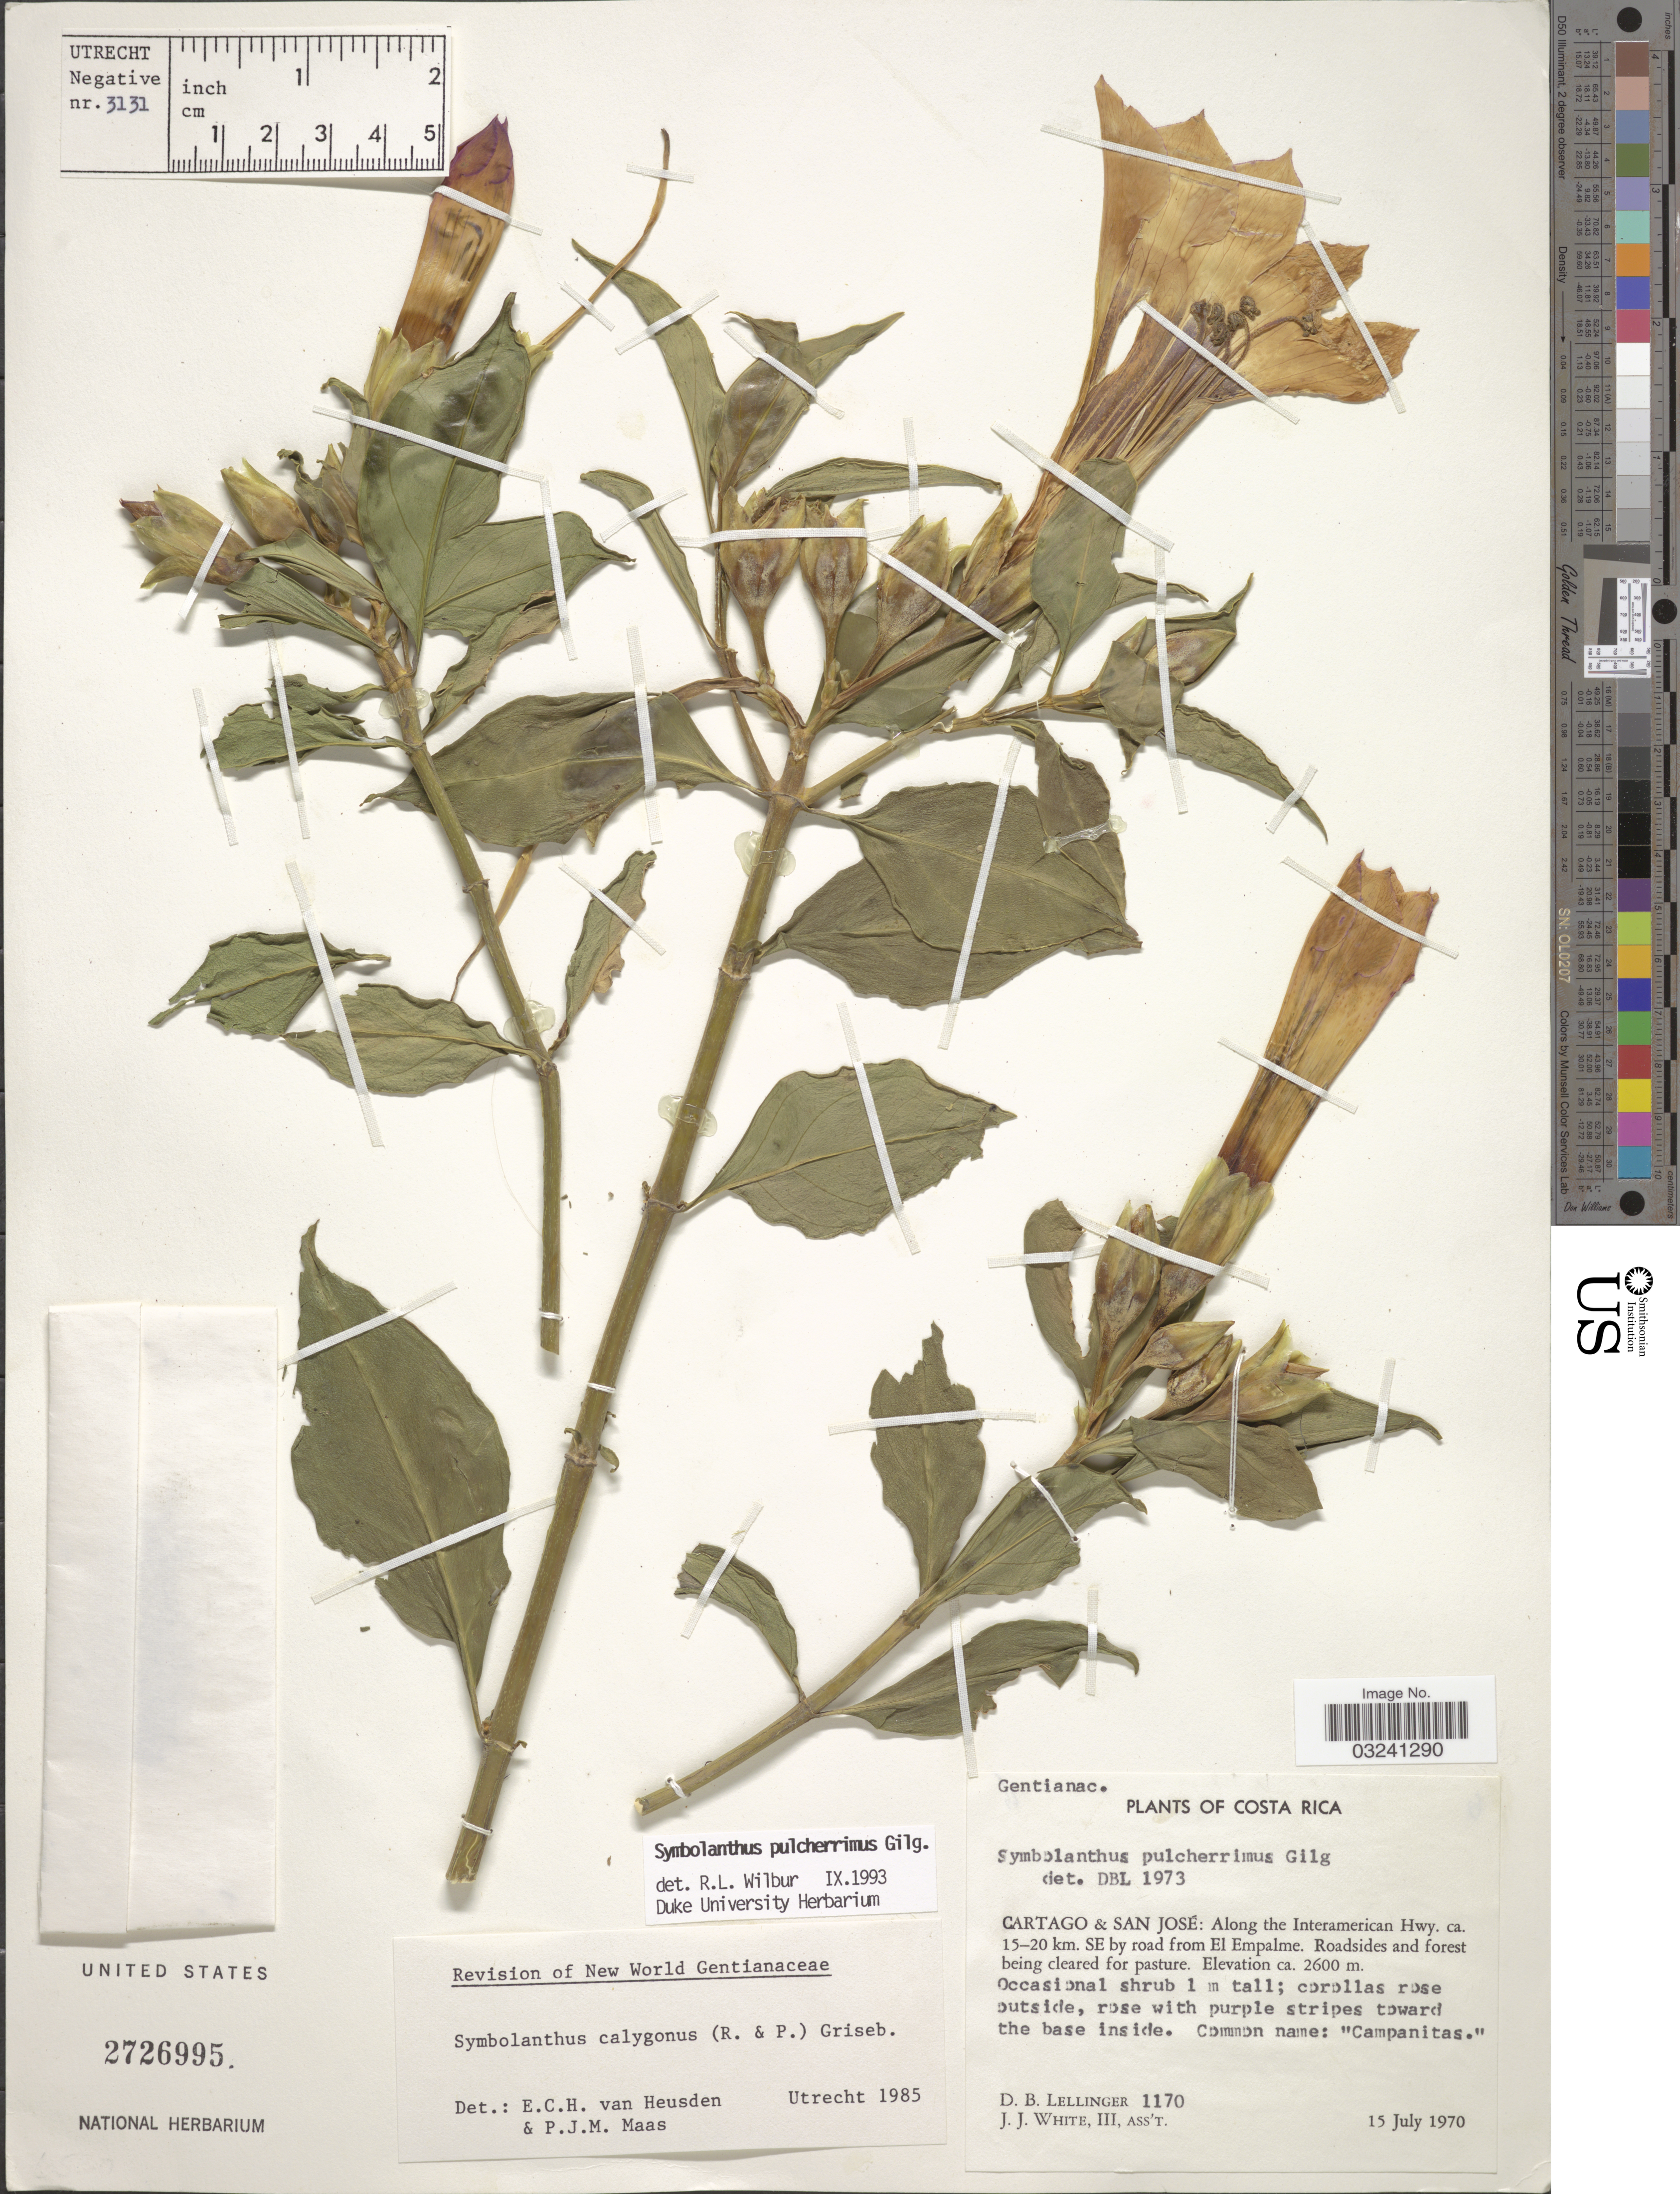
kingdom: Plantae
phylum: Tracheophyta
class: Magnoliopsida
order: Gentianales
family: Gentianaceae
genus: Symbolanthus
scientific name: Symbolanthus pulcherrimus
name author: Gilg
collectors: D. B. Lellinger & J. J. White III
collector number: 1170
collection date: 1970-07-15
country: Costa Rica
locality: Cartago & San José: Along the Interamerican Hwy. ca. 15-20 km. SE by road from El Empalme.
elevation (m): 2600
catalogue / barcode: US 2726995